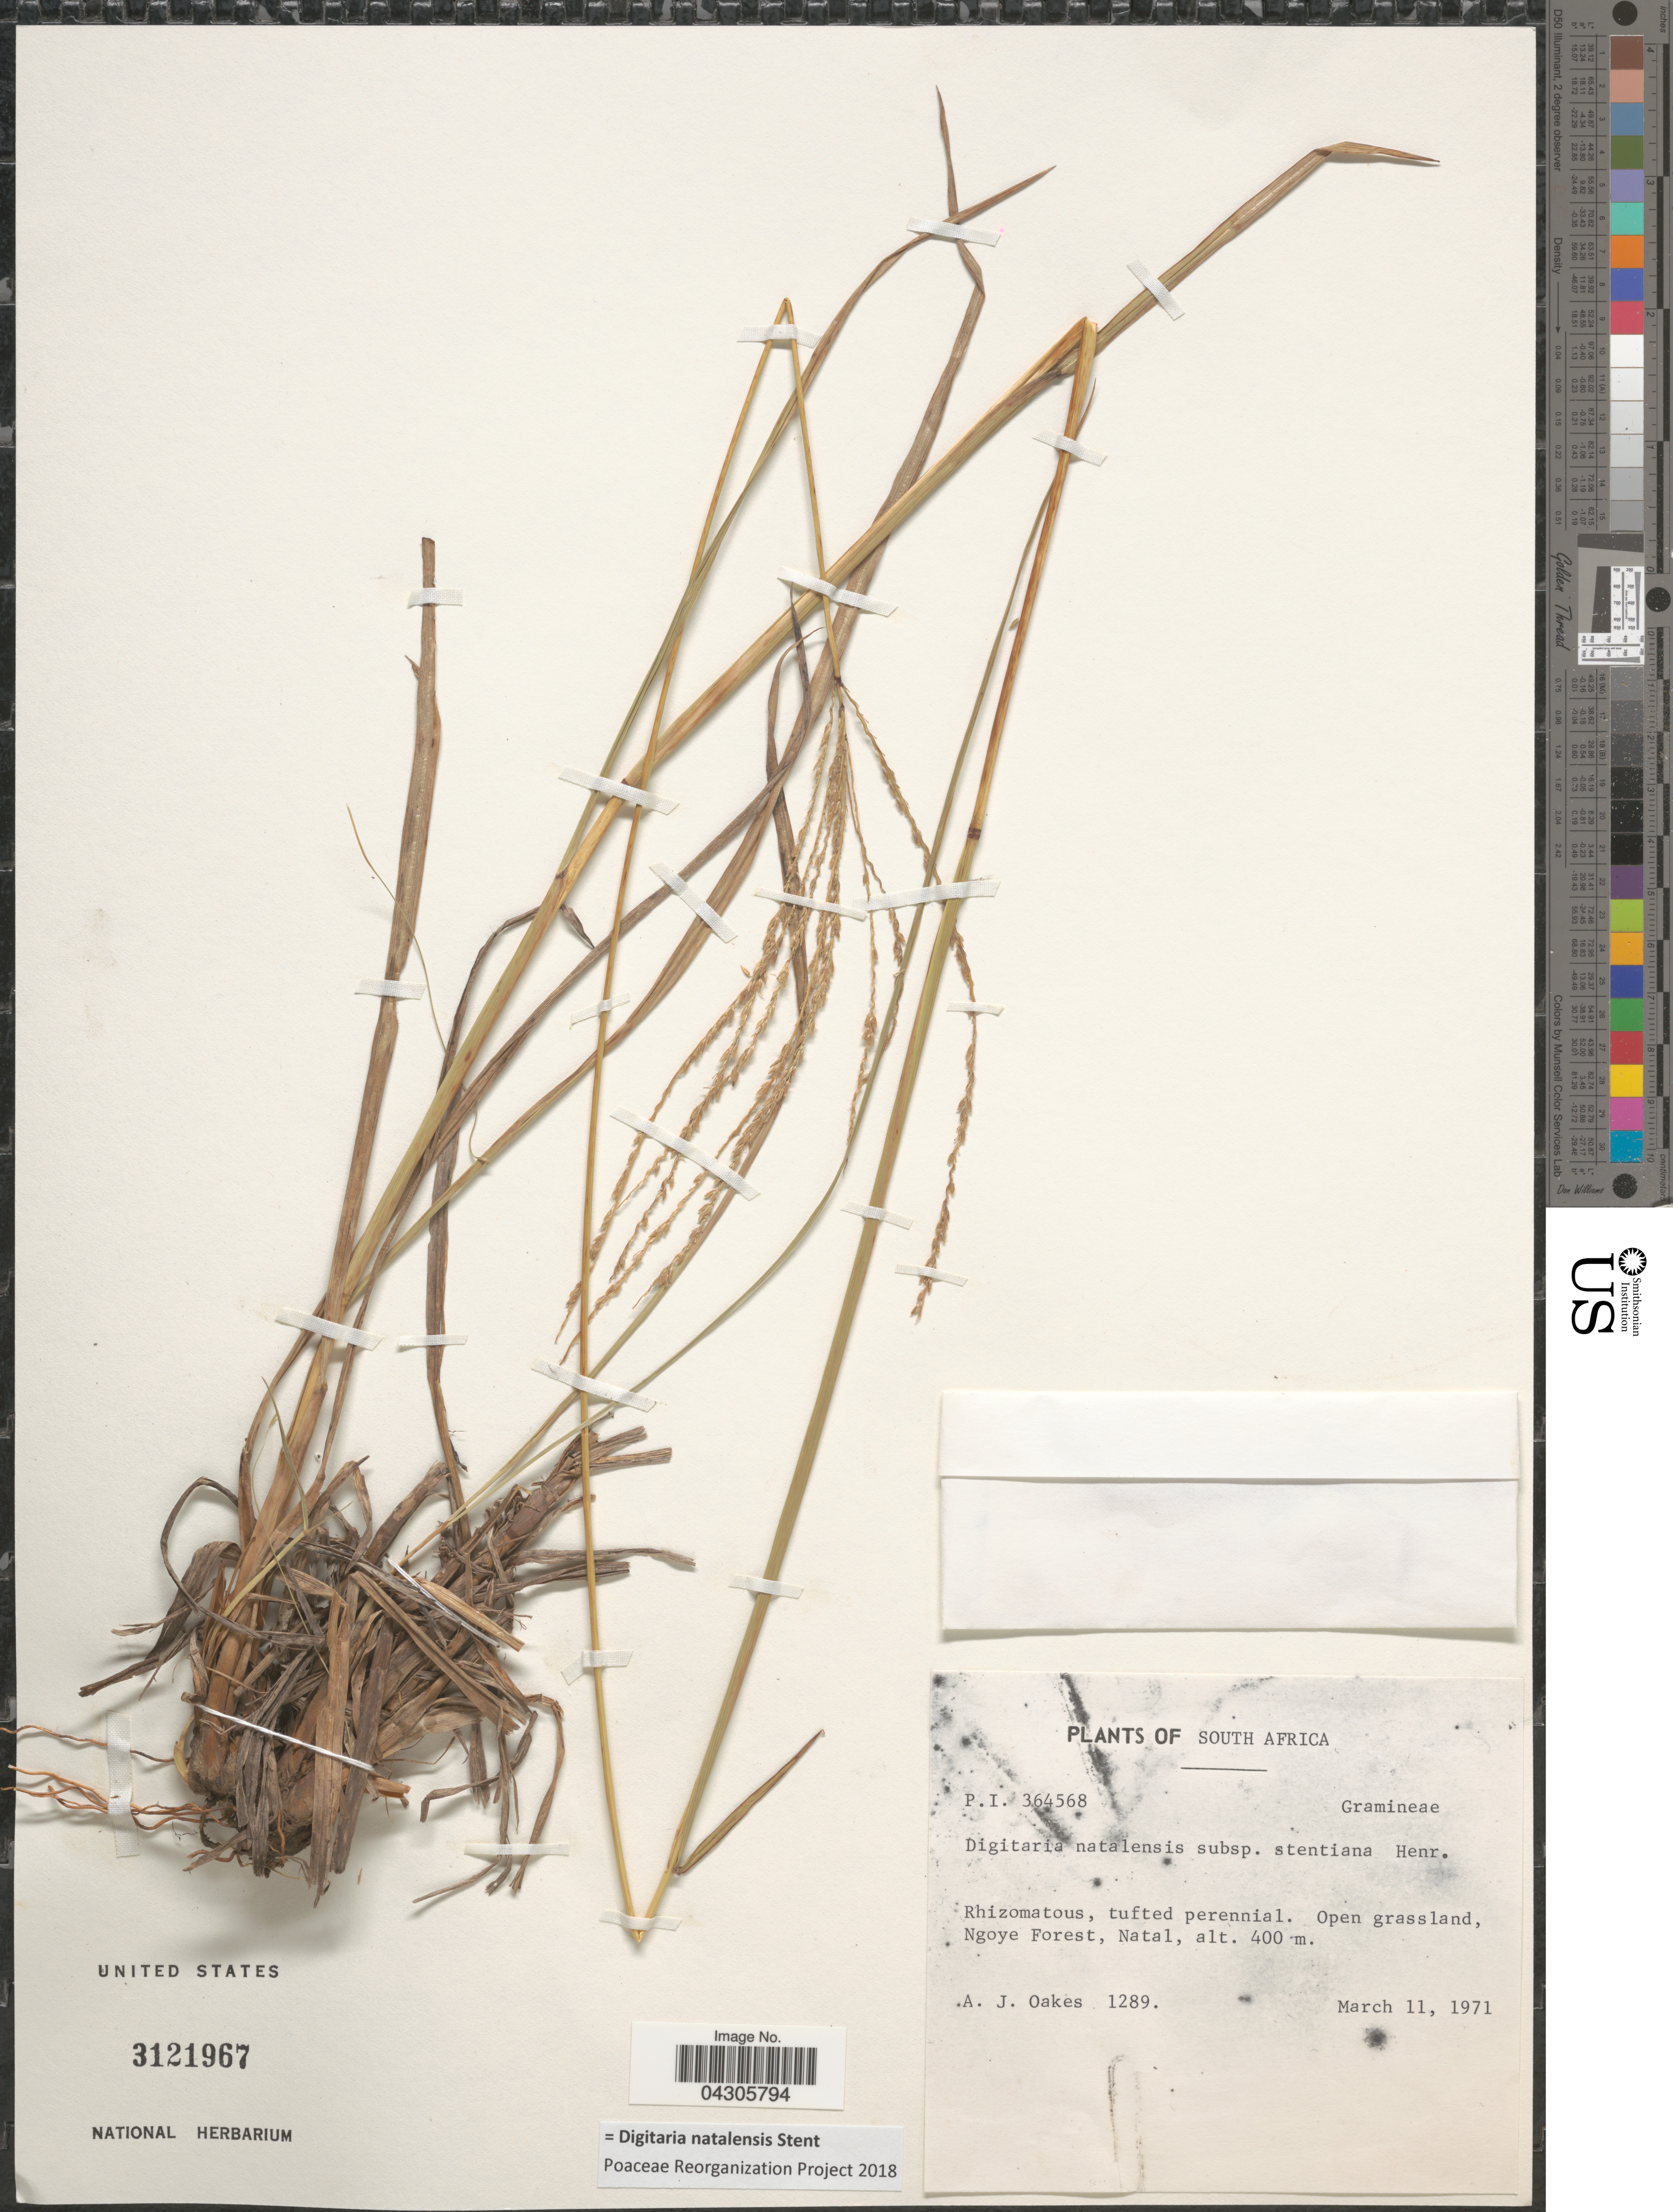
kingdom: Plantae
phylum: Tracheophyta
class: Liliopsida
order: Poales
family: Poaceae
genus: Digitaria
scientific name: Digitaria natalensis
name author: Stent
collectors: A. Oakes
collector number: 1289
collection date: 1971-03-11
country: South Africa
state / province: KwaZulu-Natal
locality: Ngoye Foest, Natal.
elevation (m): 400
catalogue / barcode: US 3121967